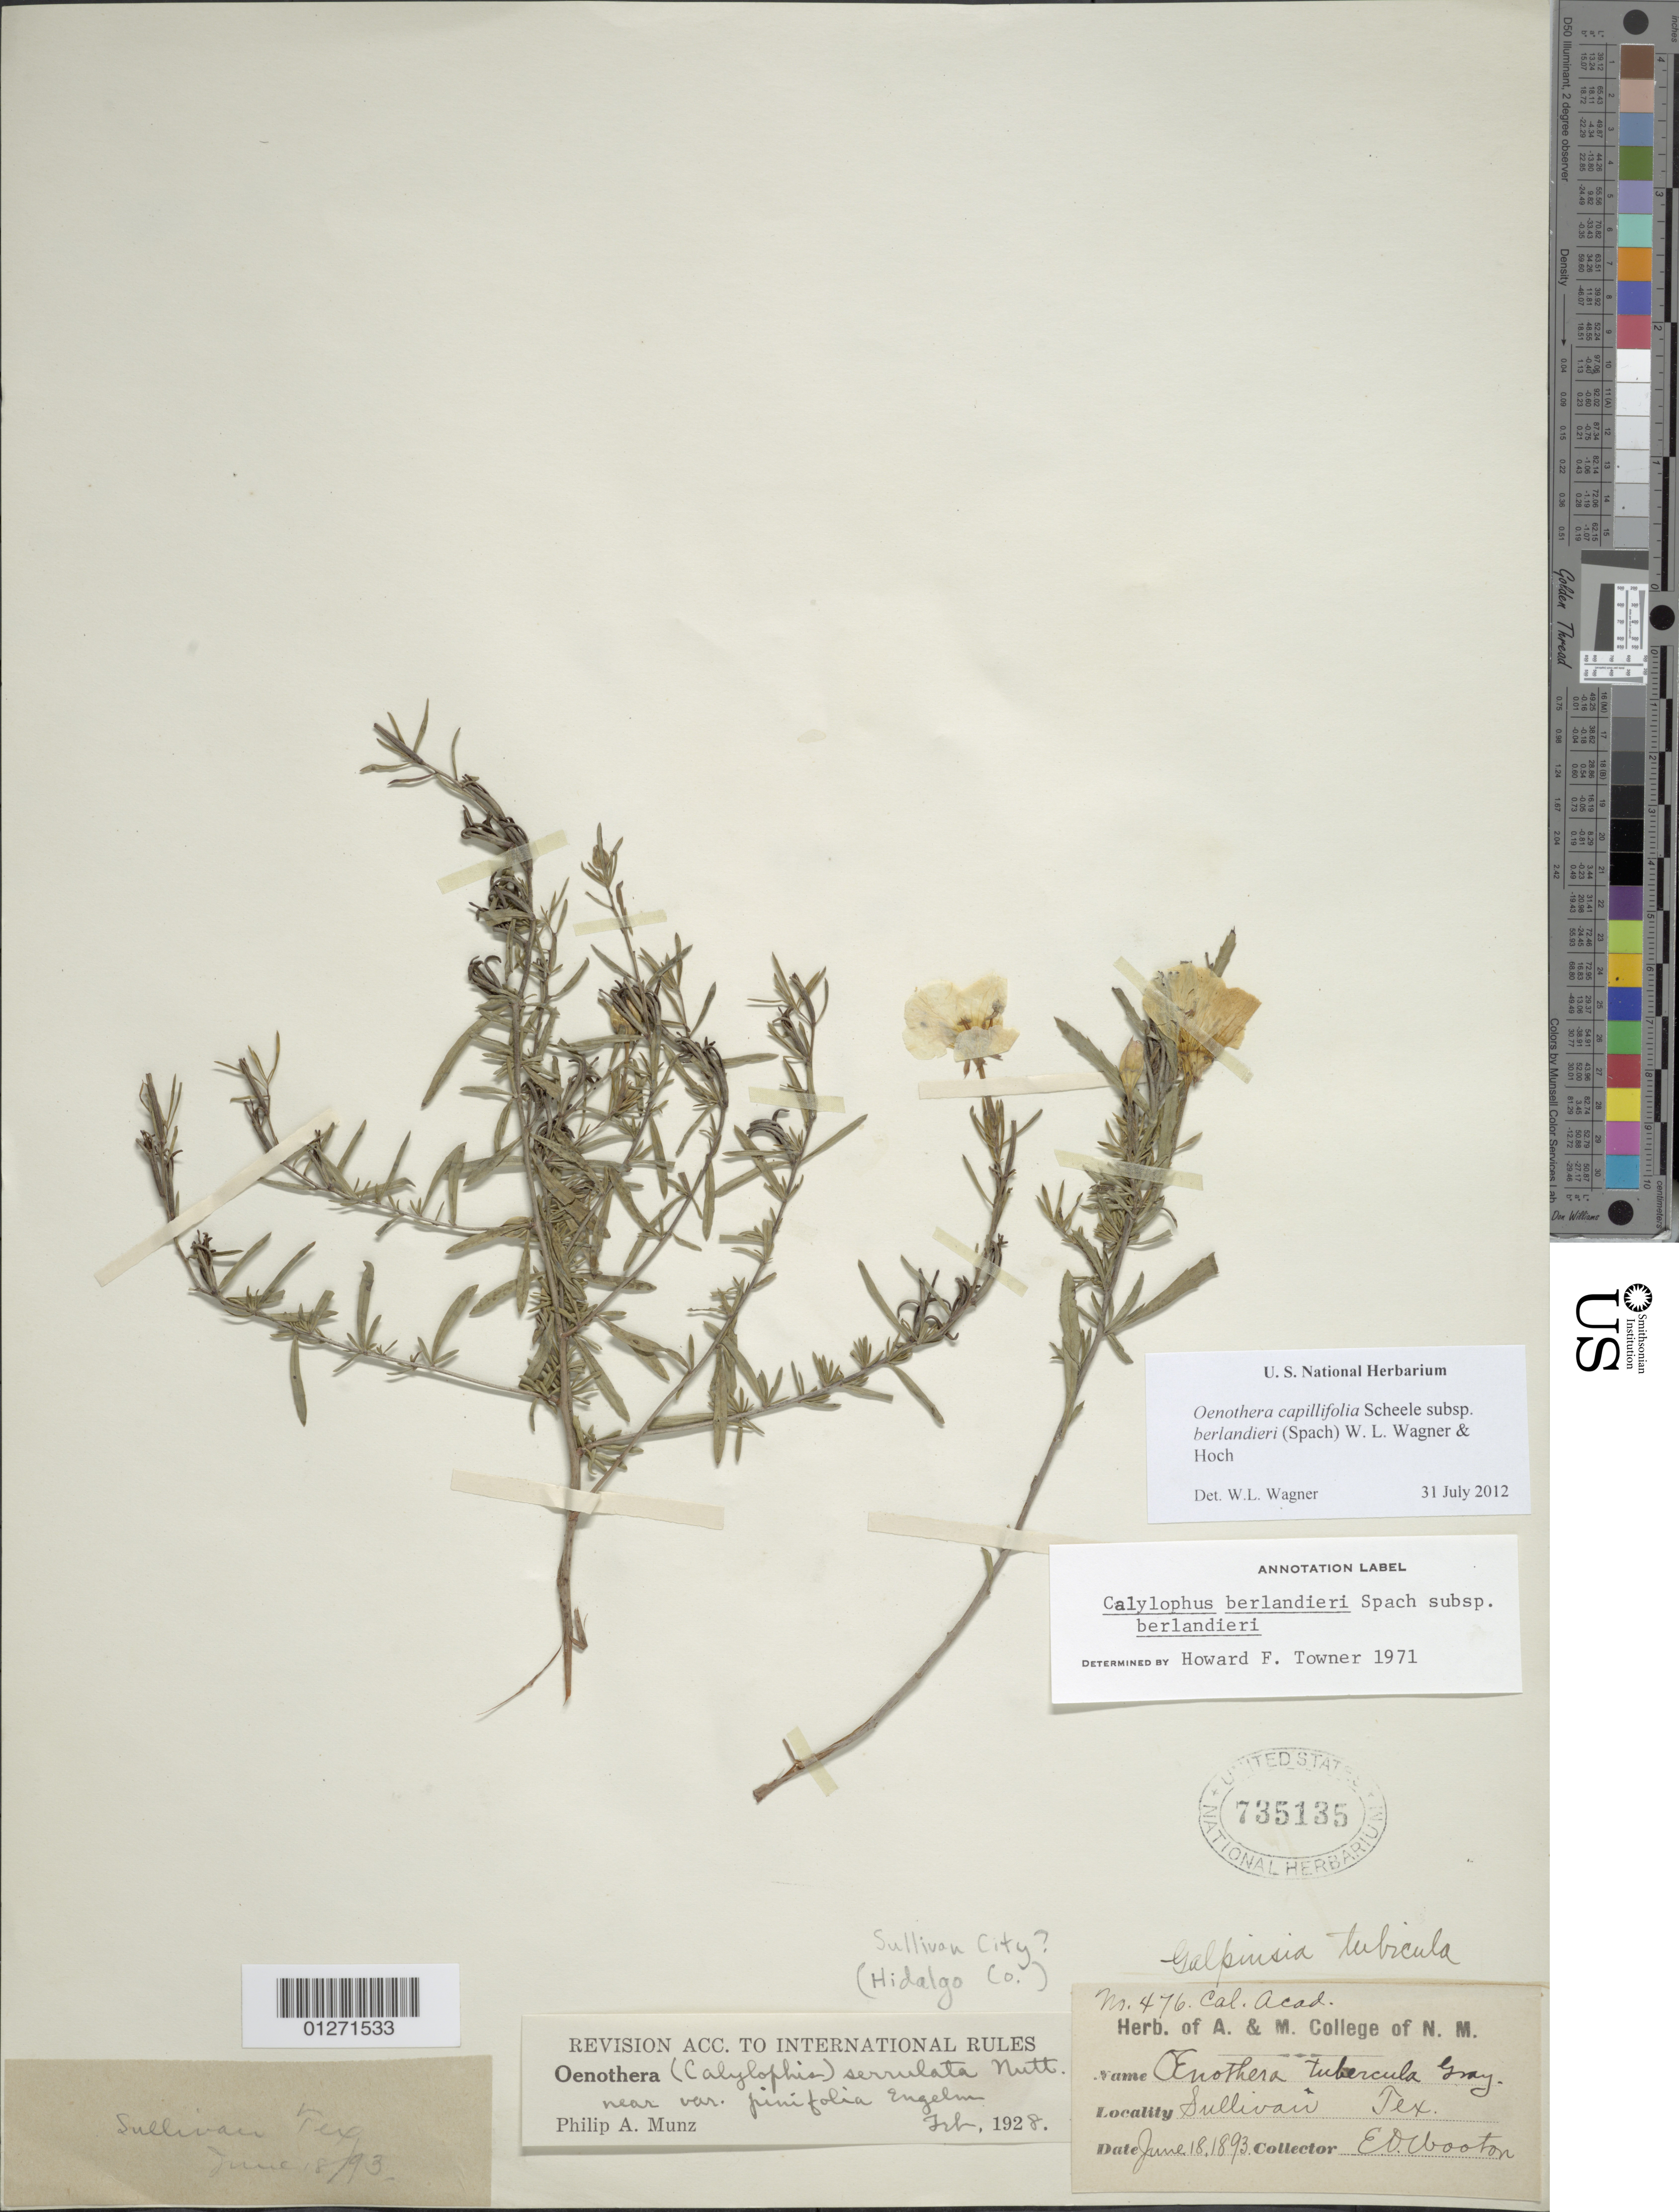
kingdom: Plantae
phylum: Tracheophyta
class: Magnoliopsida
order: Myrtales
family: Onagraceae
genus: Oenothera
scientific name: Oenothera capillifolia subsp. berlandieri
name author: (Spach) W.L. Wagner & Hoch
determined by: Wagner, W. L., (BOT), Smithsonian Institution - National Museum of Natural History (UNITED STATES)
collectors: E. O. Wooton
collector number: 476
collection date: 1893-06-18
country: United States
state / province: Texas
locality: Sullivan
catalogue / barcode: US 735135